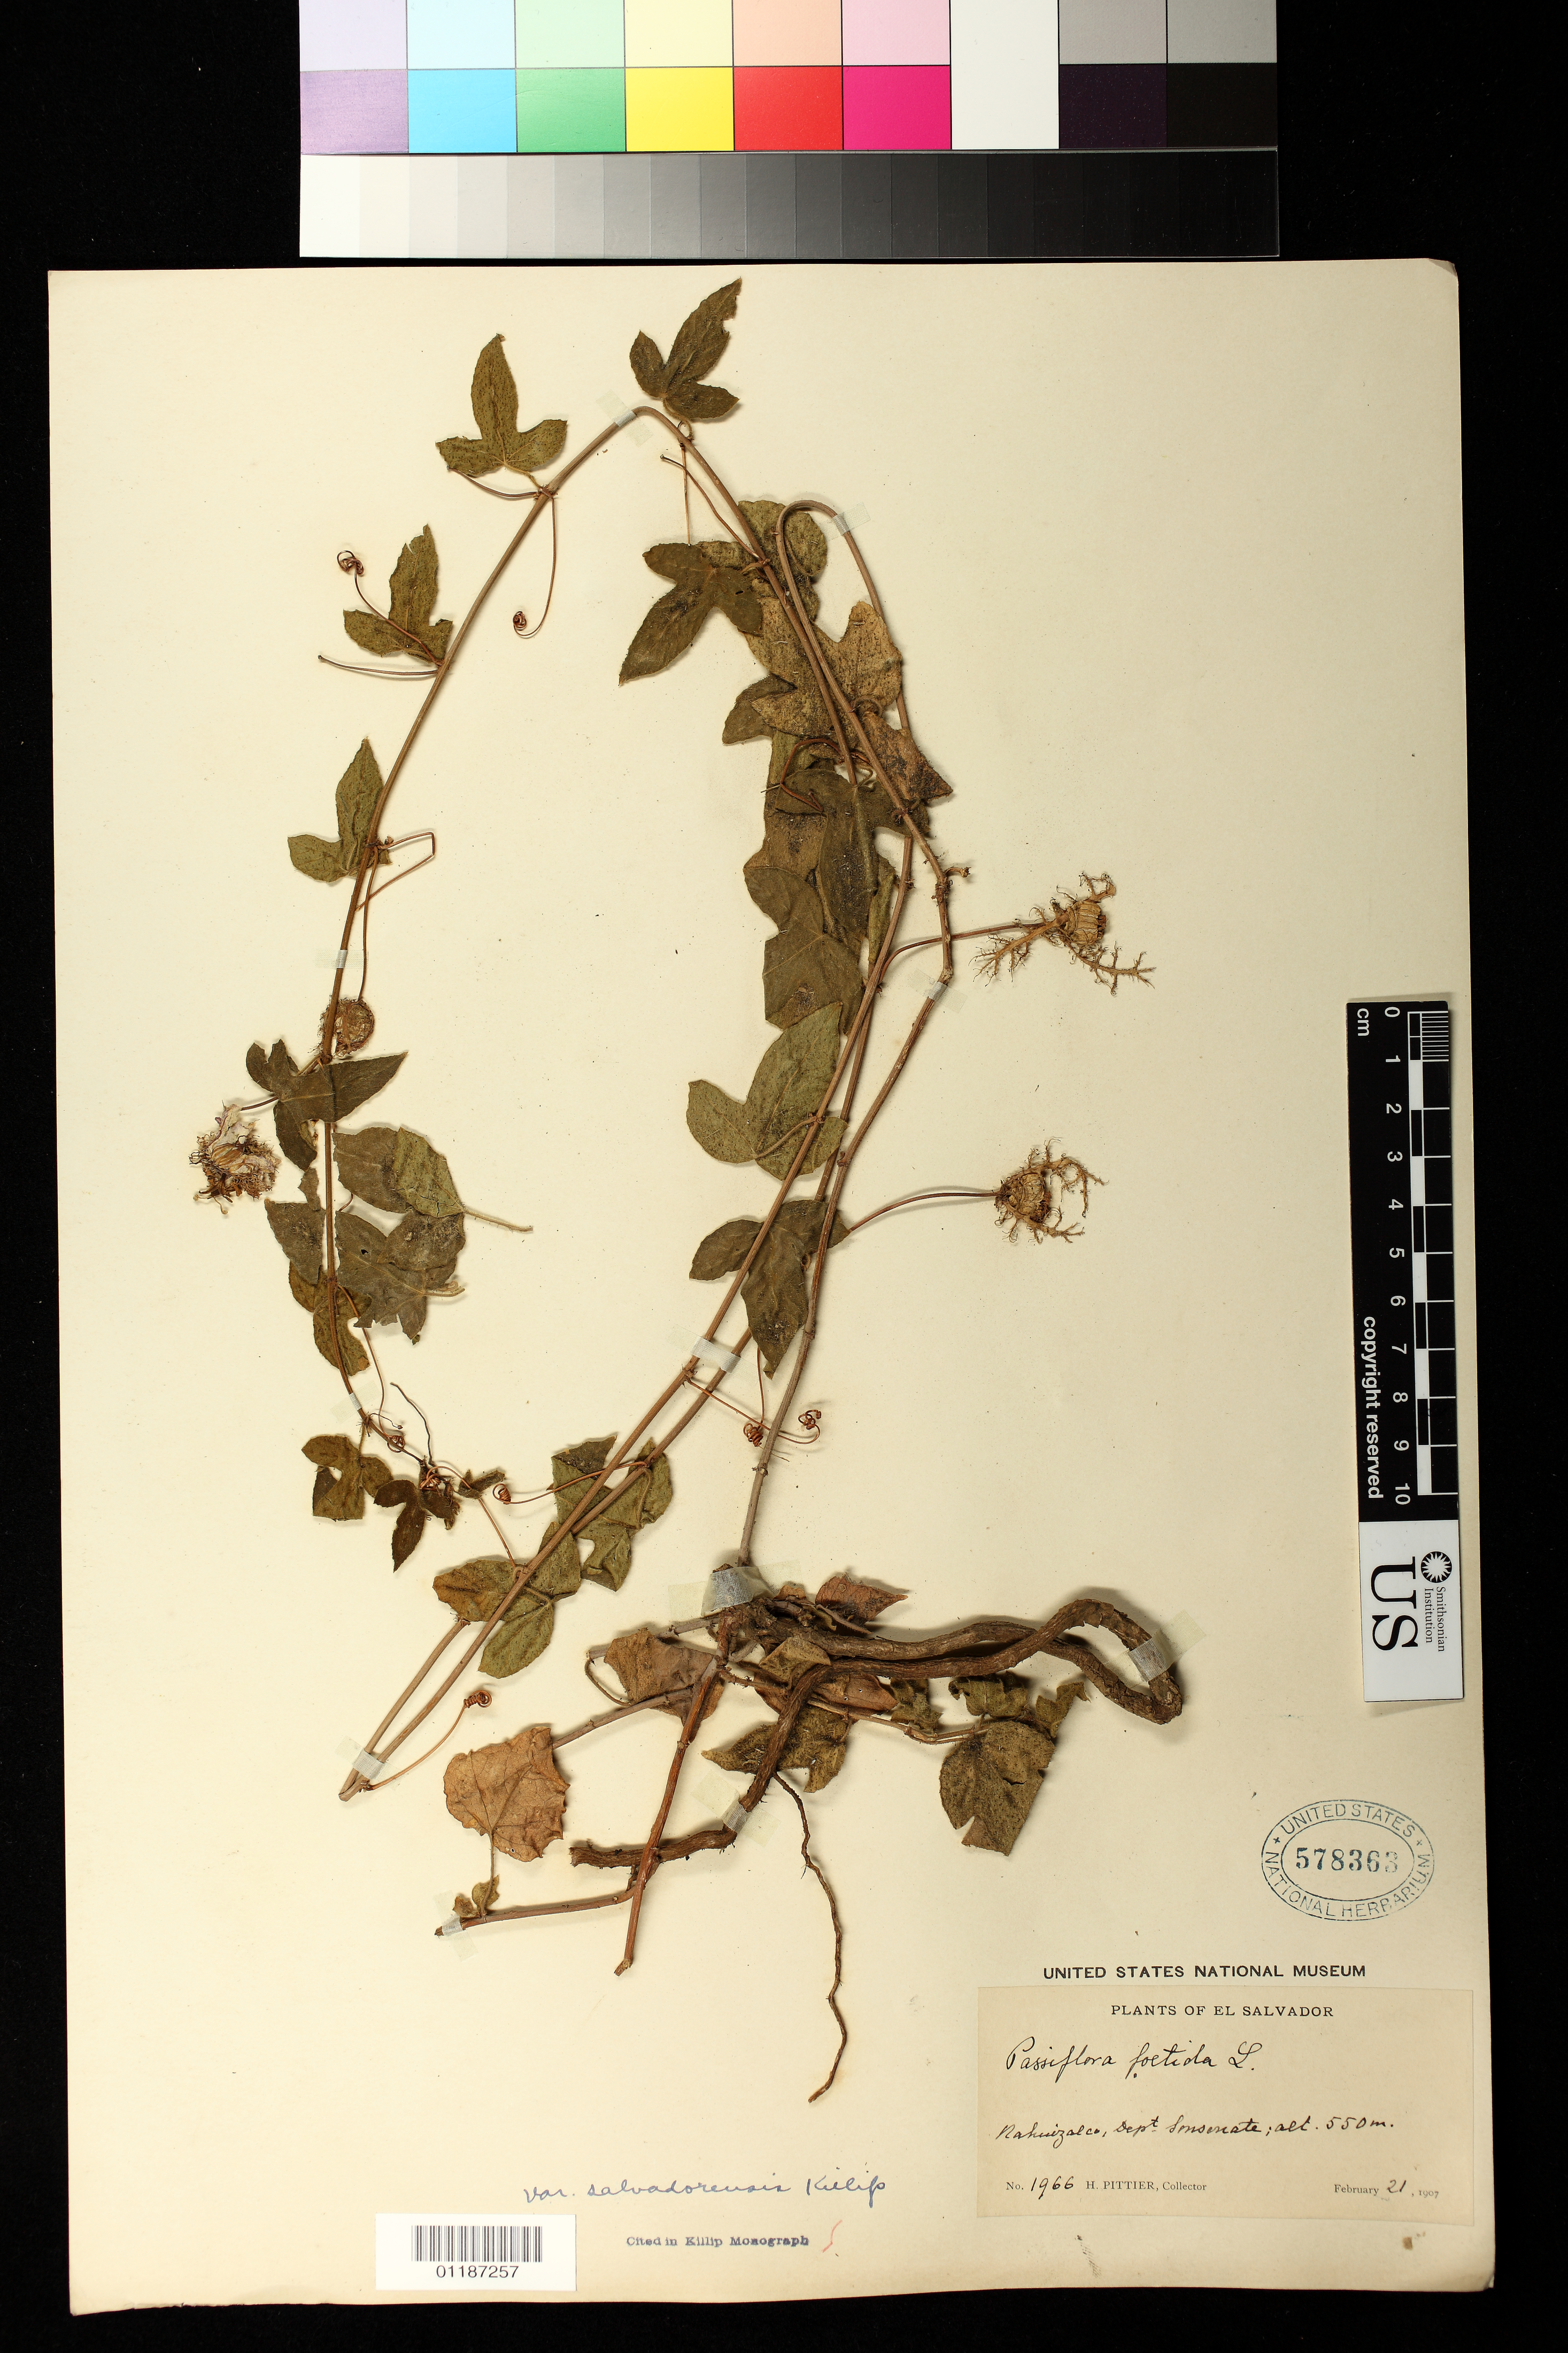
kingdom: Plantae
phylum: Tracheophyta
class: Magnoliopsida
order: Malpighiales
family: Passifloraceae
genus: Passiflora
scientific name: Passiflora foetida var. salvadorensis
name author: Killip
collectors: H. F. Pittier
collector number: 1966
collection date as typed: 21 Feb 1907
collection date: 1907-02-21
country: El Salvador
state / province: Sonsonate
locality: Nahuizalco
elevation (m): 550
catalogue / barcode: US 578363